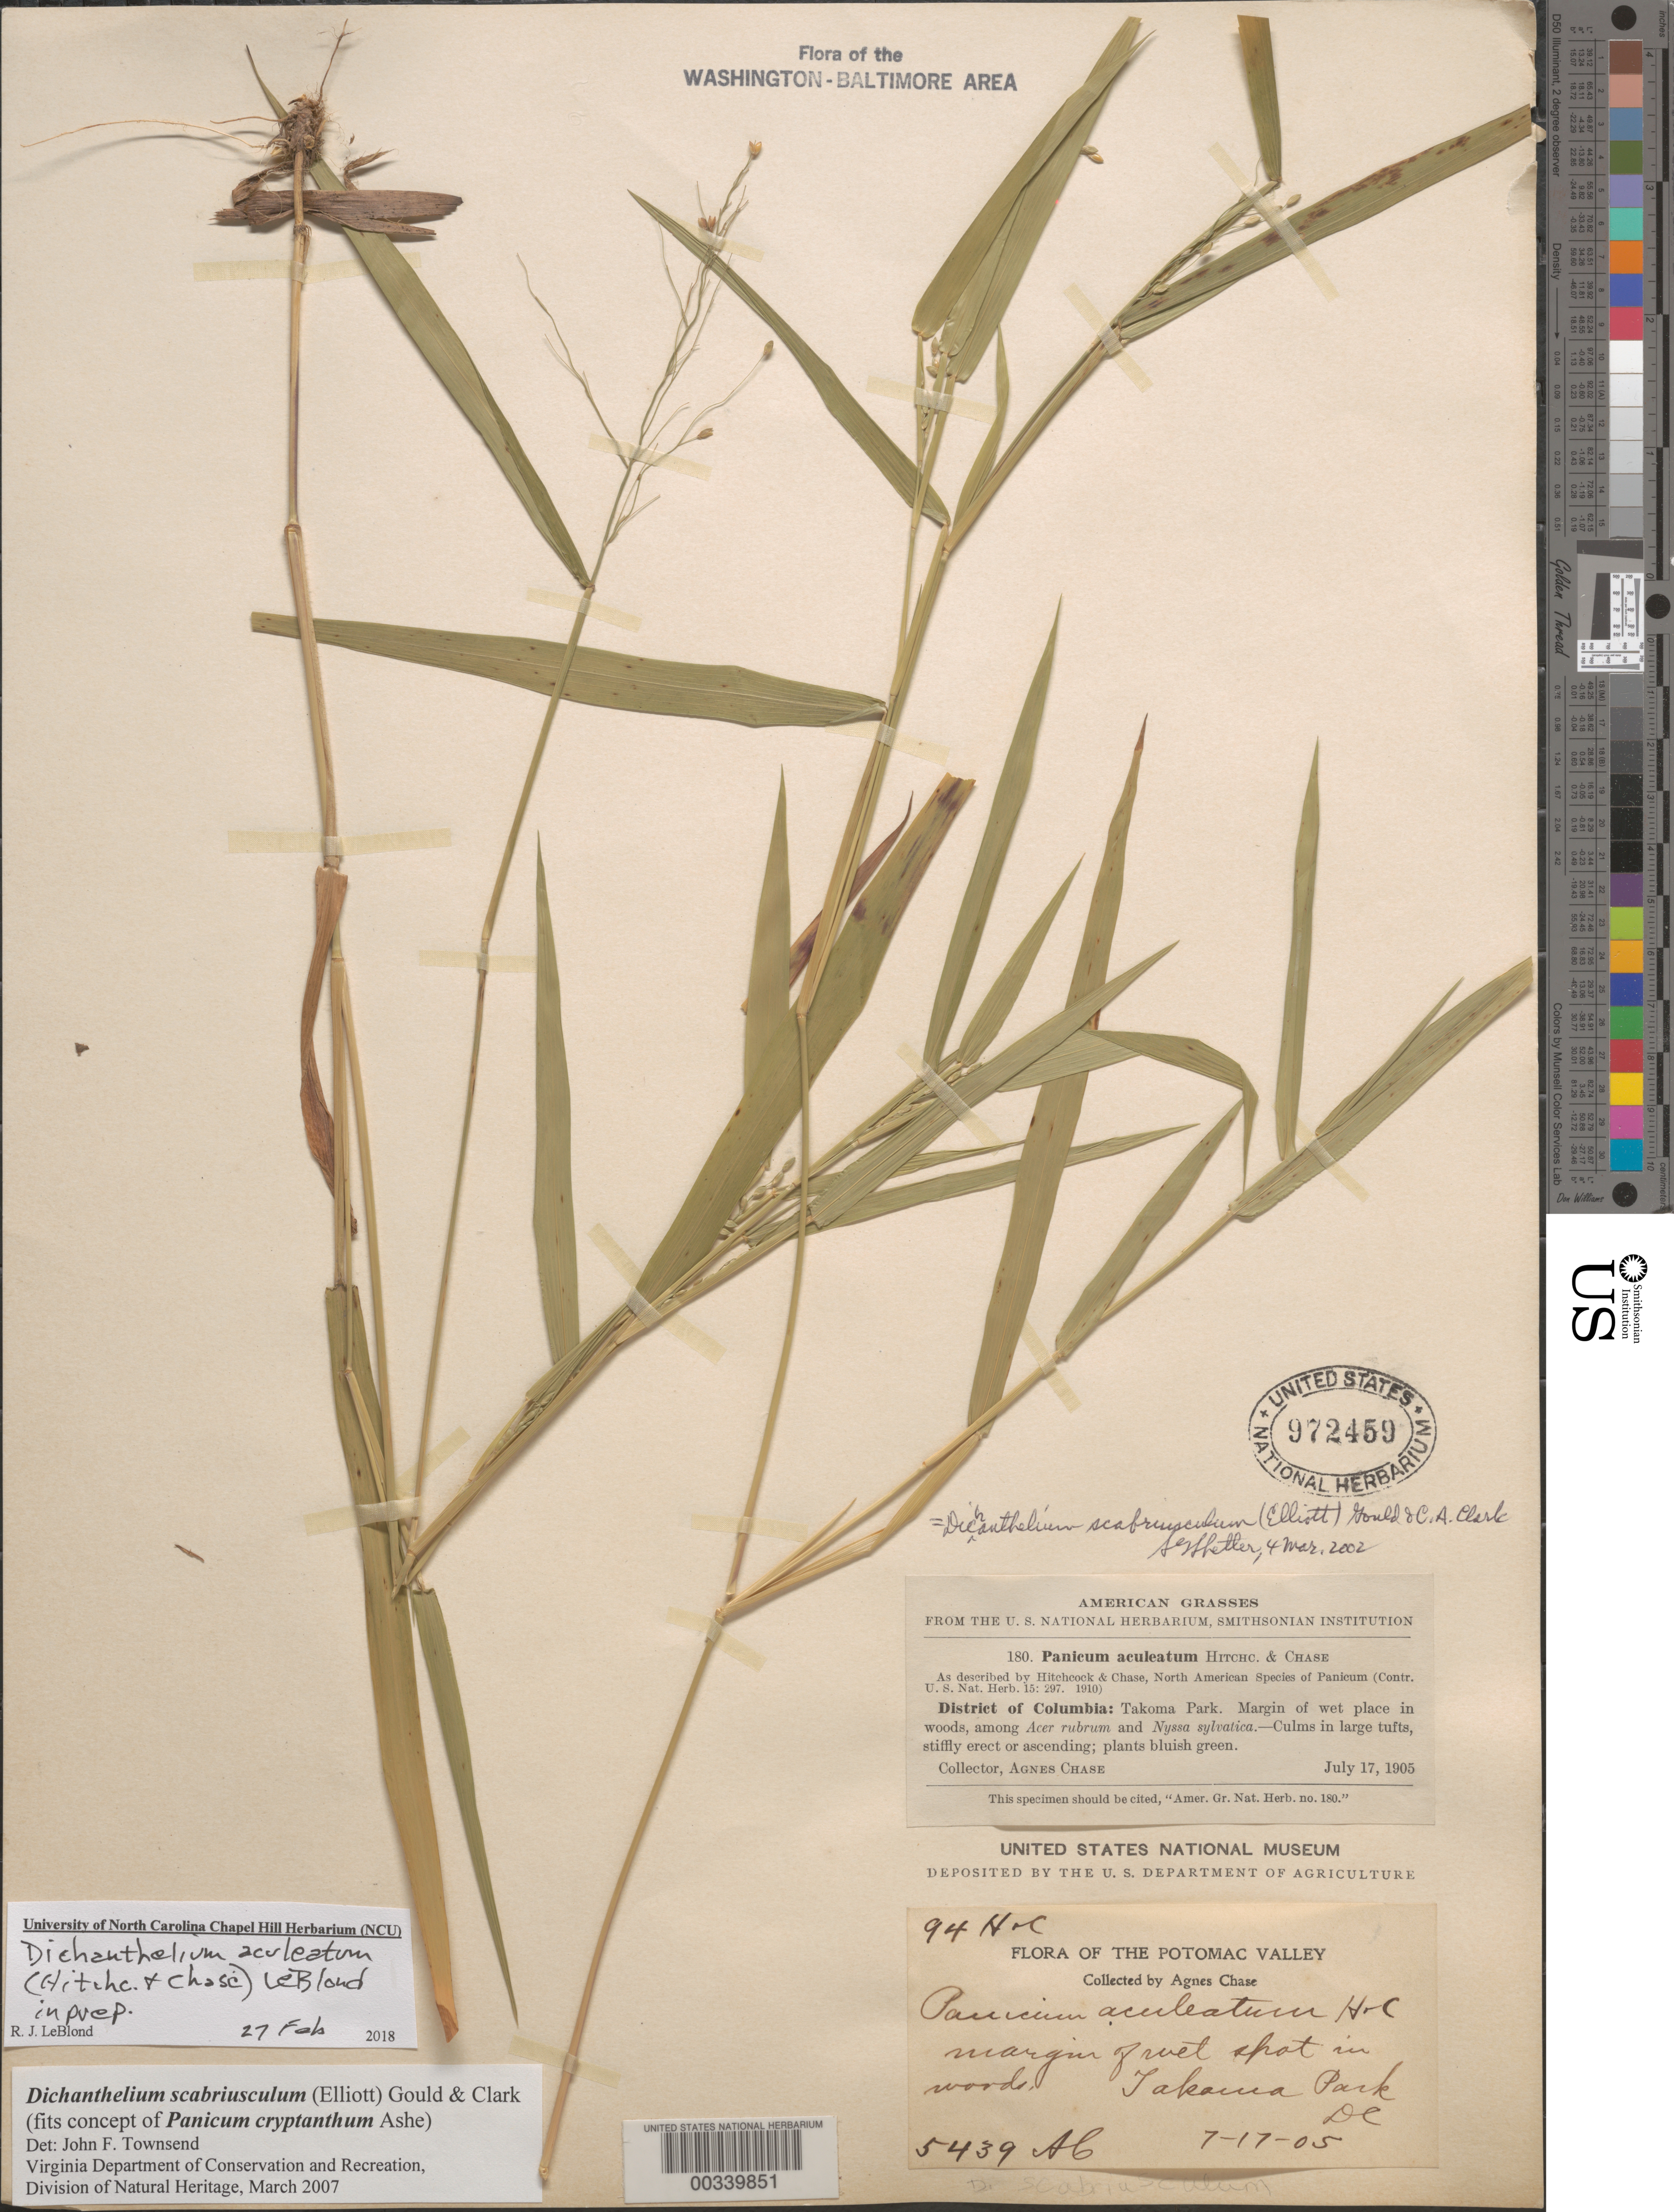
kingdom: Plantae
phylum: Tracheophyta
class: Liliopsida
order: Poales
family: Poaceae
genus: Dichanthelium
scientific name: Dichanthelium scabriusculum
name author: (Elliott) Gould & C.A. Clark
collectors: A. Chase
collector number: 5439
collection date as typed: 17 Jul 1905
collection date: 1905-07-17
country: United States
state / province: District of Columbia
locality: Takoma Park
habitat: Wet margin of woods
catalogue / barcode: US 972459